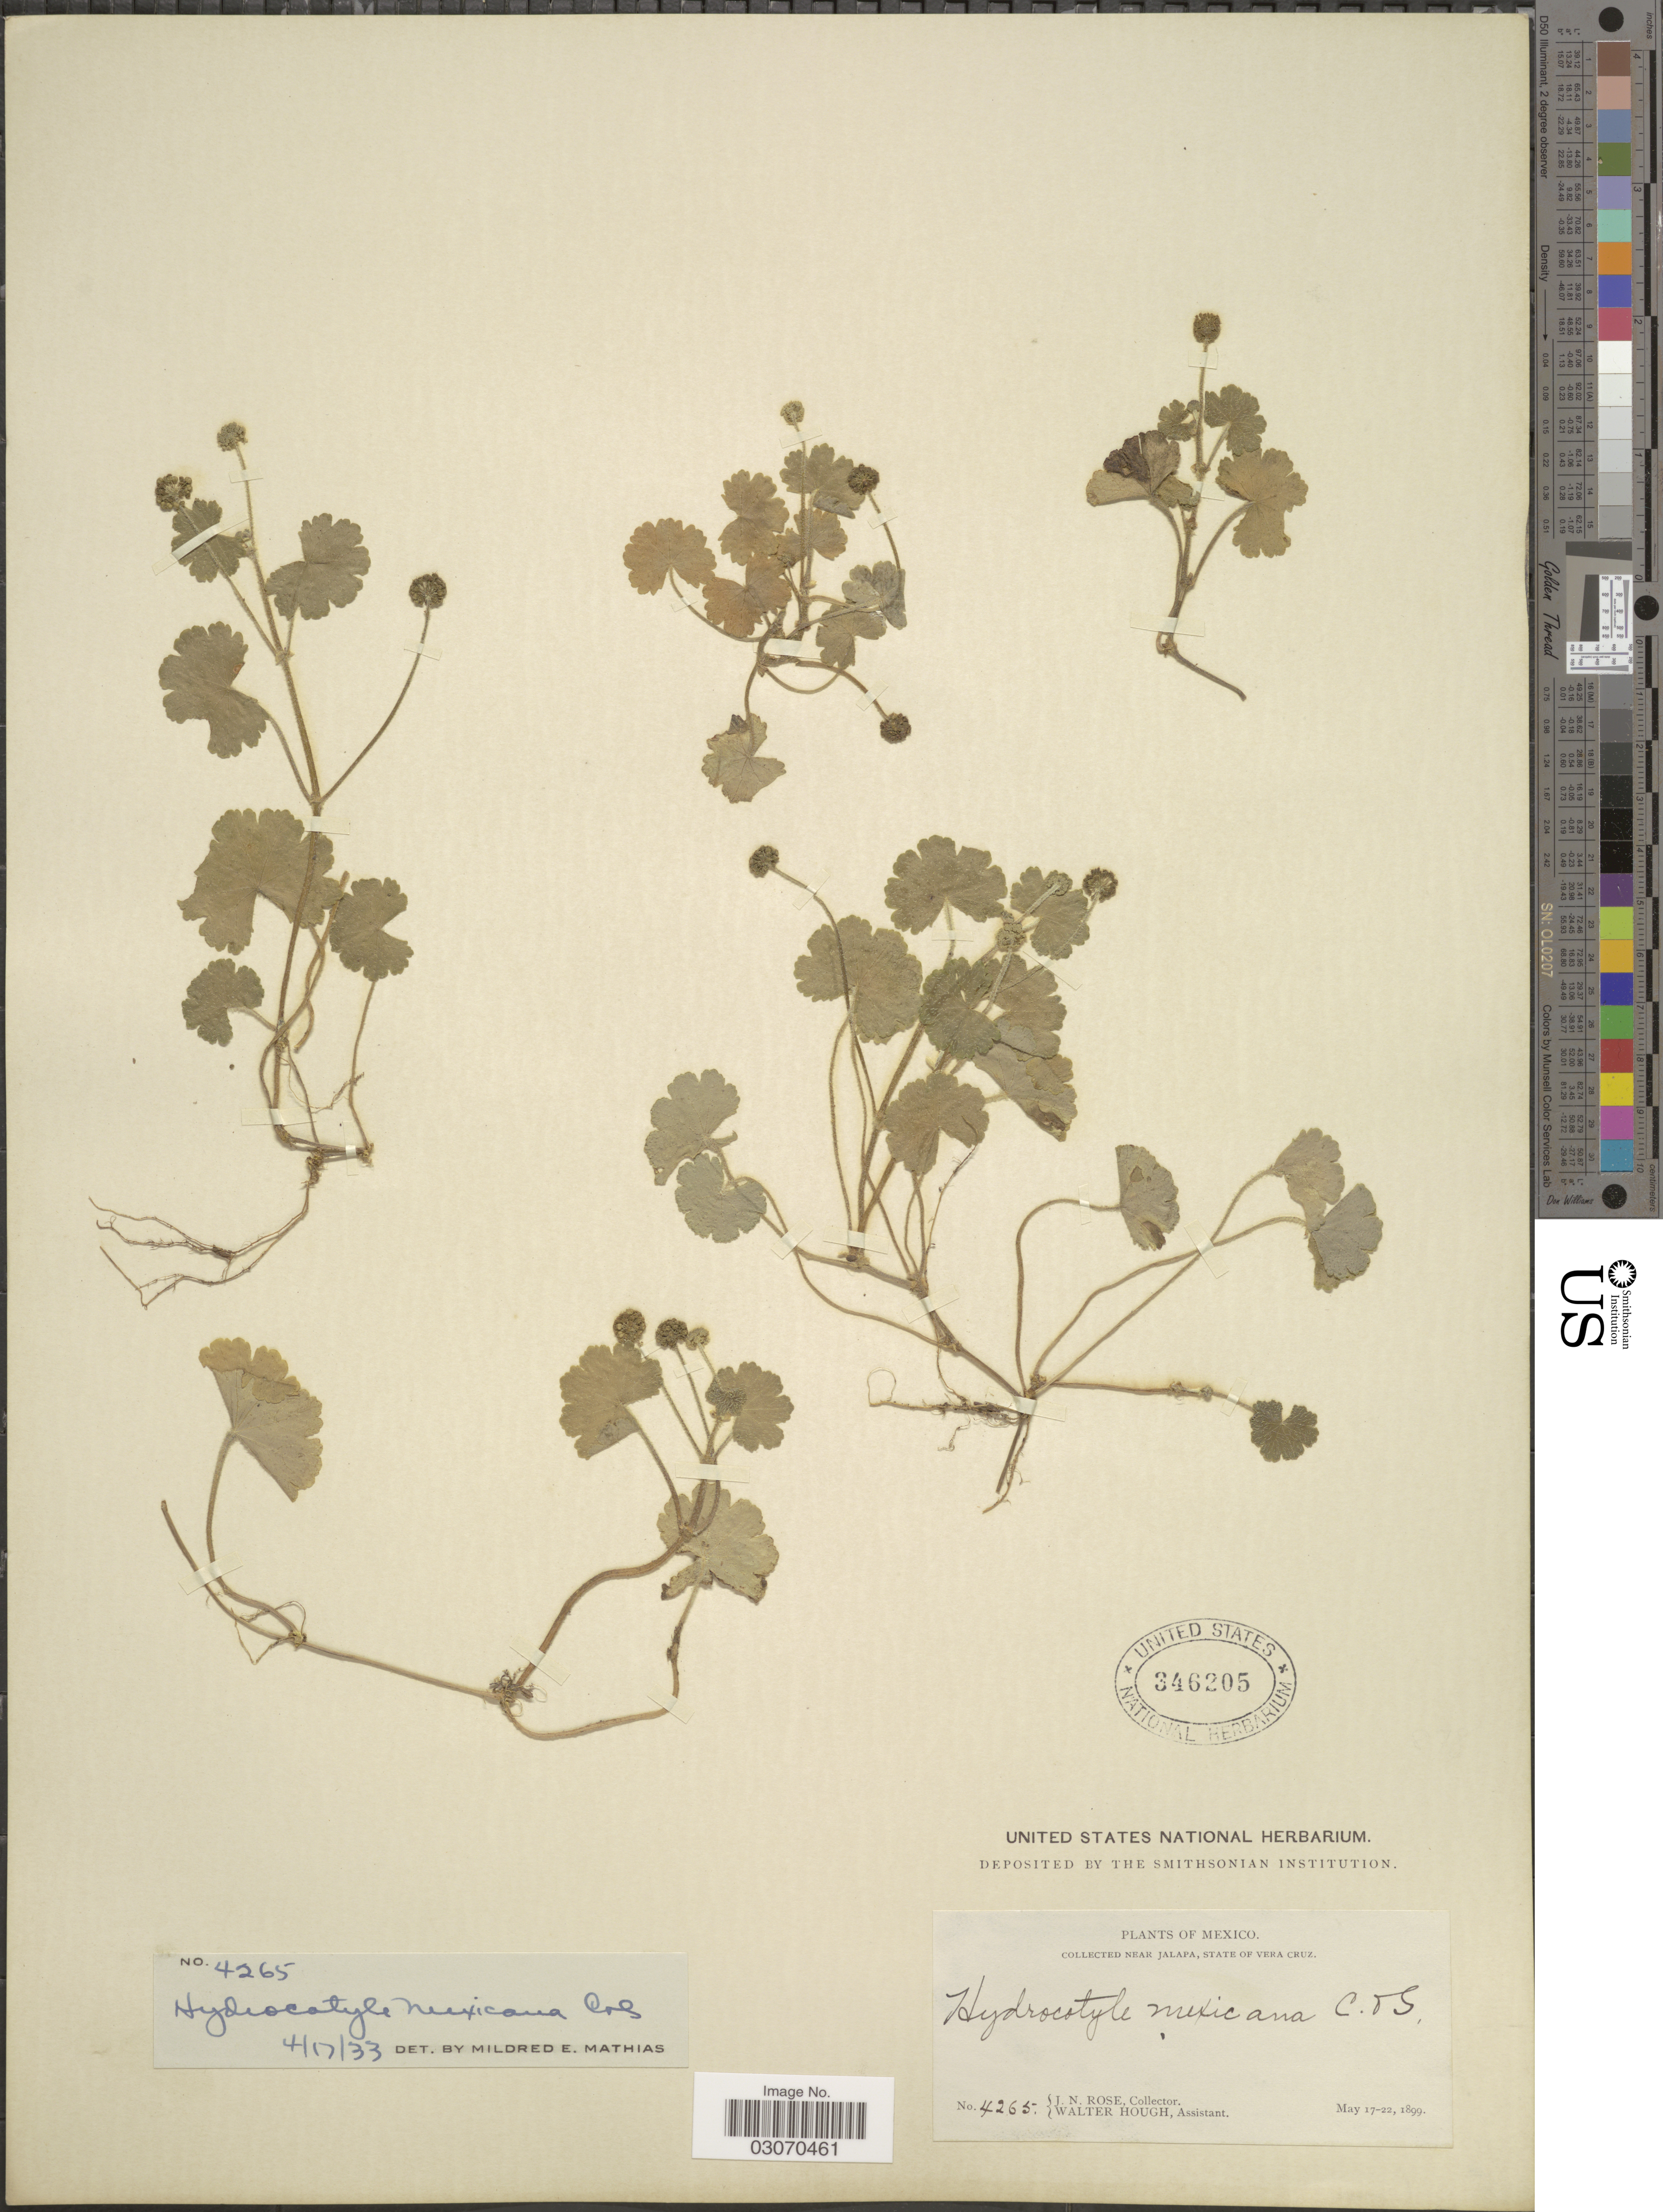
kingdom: Plantae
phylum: Tracheophyta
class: Magnoliopsida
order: Apiales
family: Araliaceae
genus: Hydrocotyle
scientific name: Hydrocotyle mexicana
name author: Schltdl. & Cham.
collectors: J. N. Rose & W. Hough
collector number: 4265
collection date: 1899-05-17/1899-05-22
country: Mexico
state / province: Veracruz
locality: Near Jalapa, State of Vera Cruz.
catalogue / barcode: US 346205